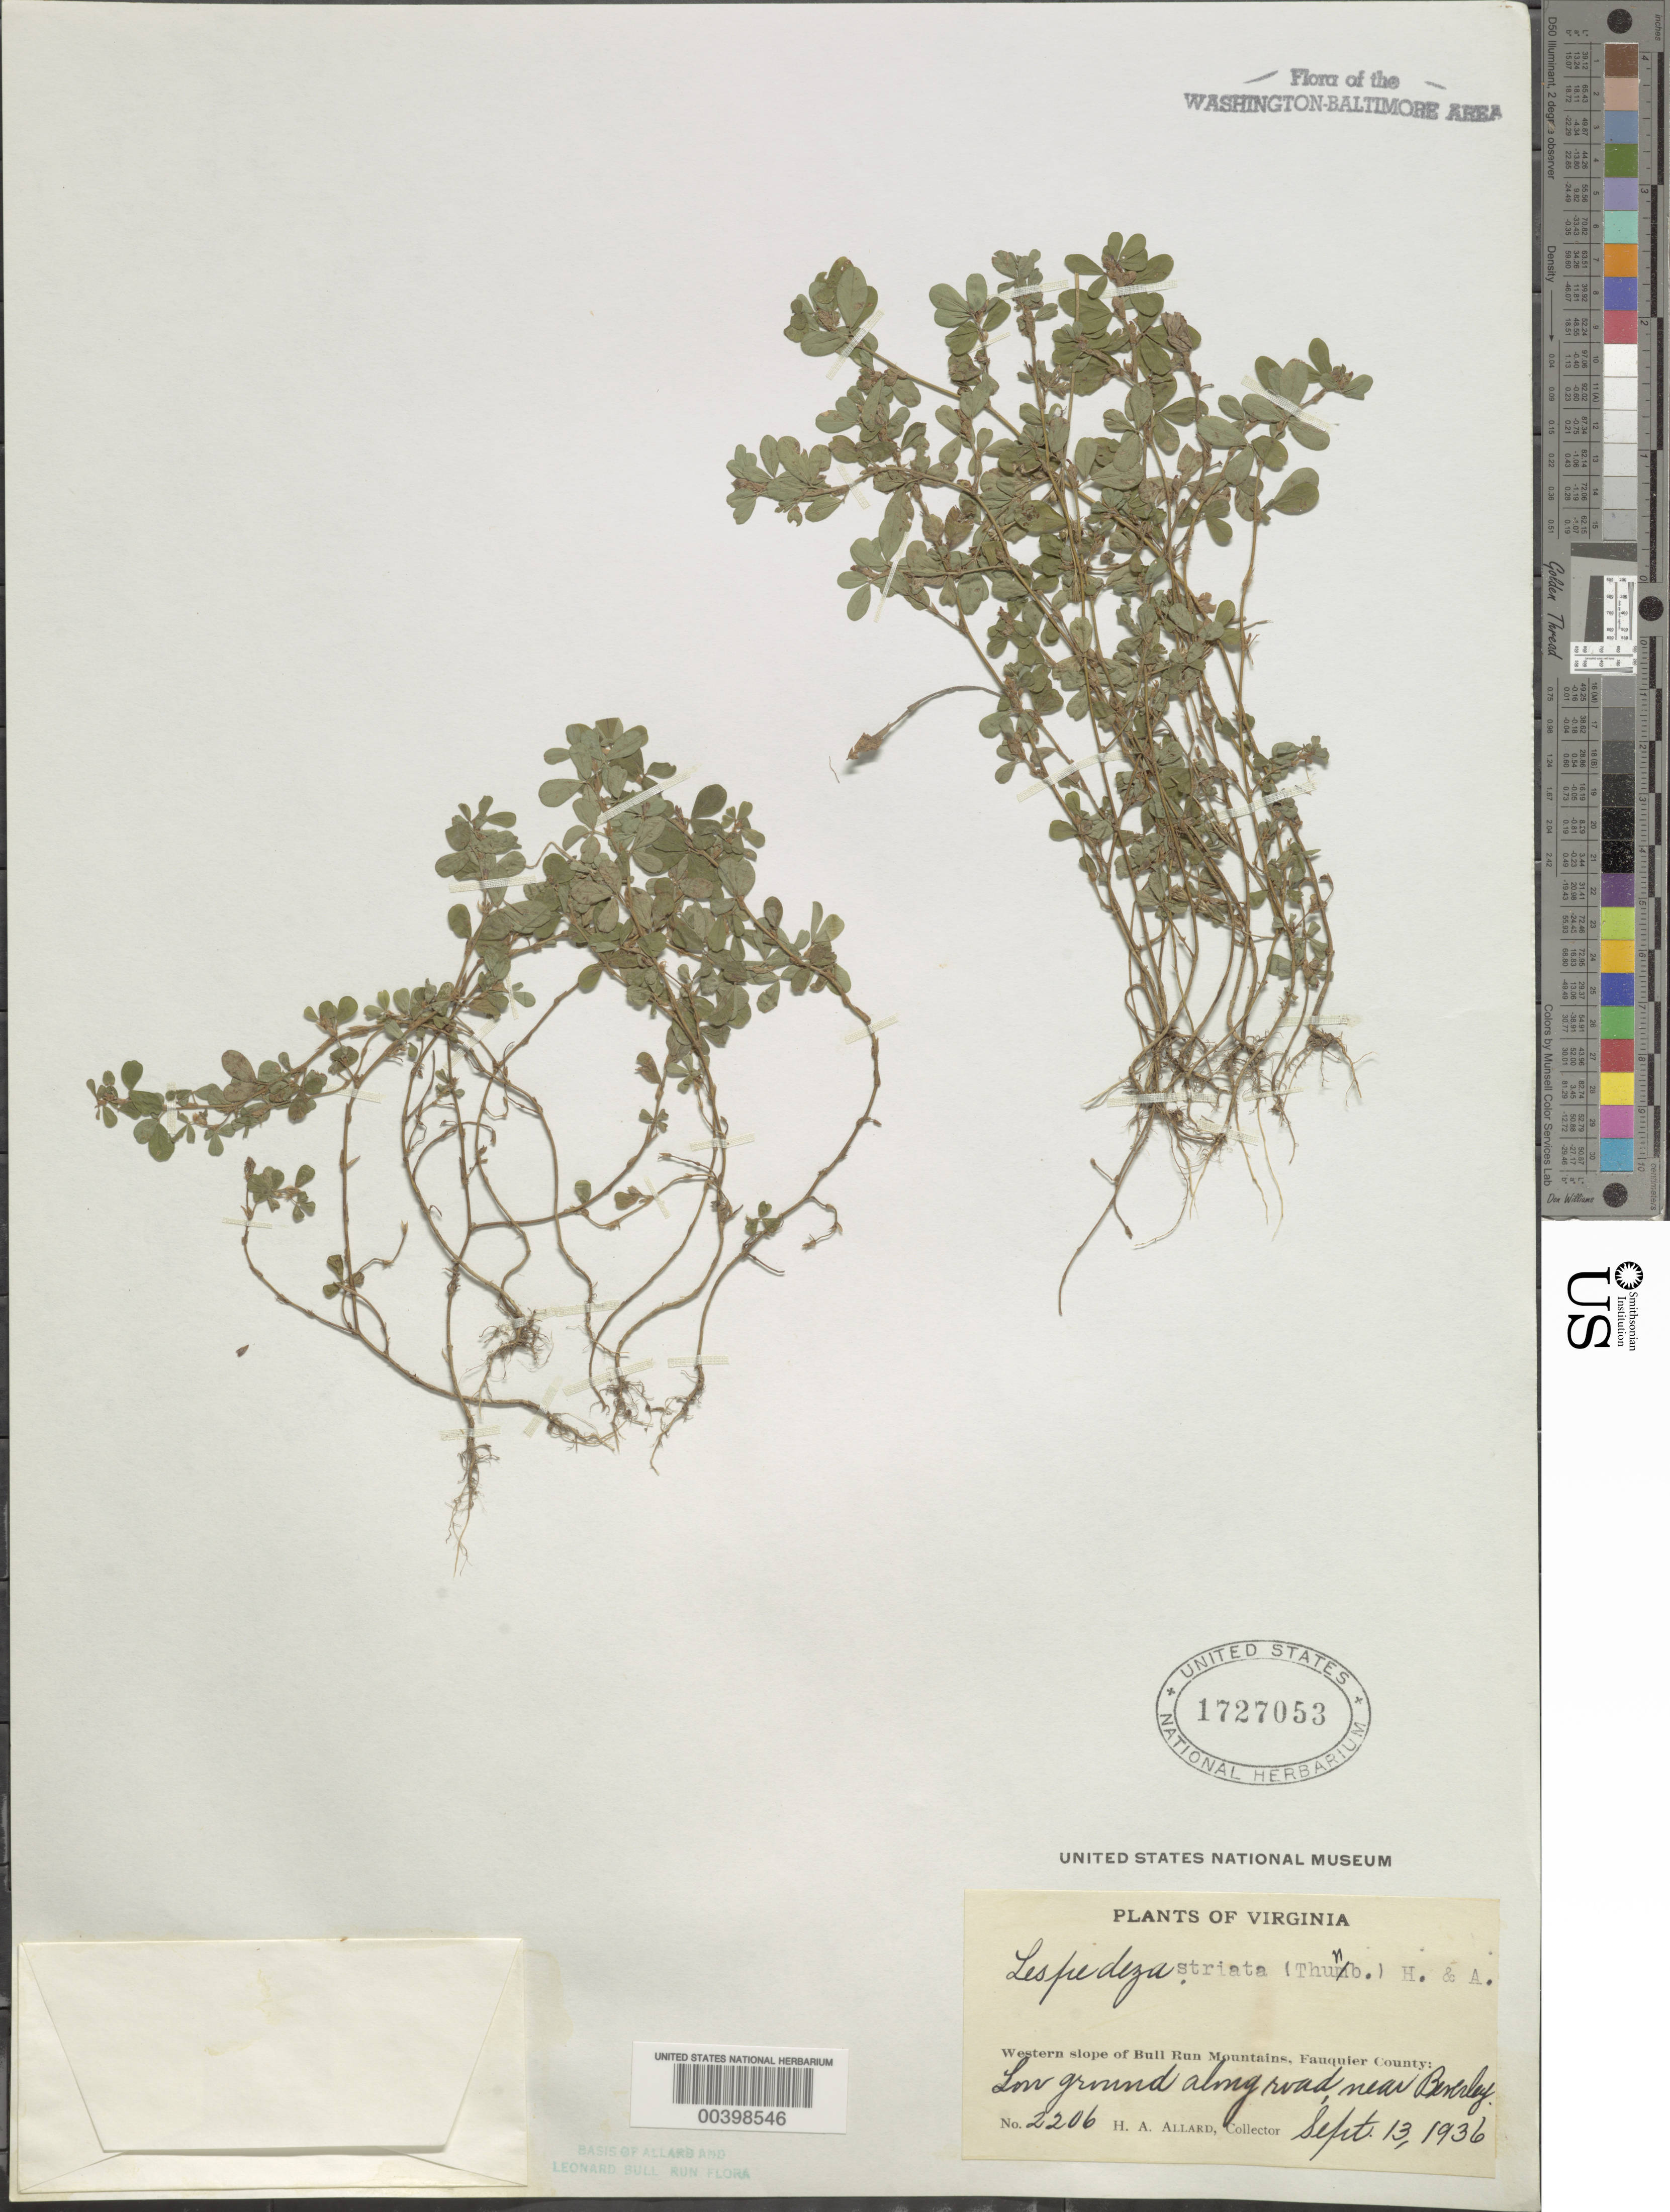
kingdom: Plantae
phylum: Tracheophyta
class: Magnoliopsida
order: Fabales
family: Fabaceae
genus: Kummerowia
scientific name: Kummerowia striata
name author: (Thunb.) Schindl.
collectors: H. A. Allard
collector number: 2206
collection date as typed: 13 Sep 1936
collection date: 1936-09-13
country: United States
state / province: Virginia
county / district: Fauquier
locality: Near Beverley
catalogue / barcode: US 1727053